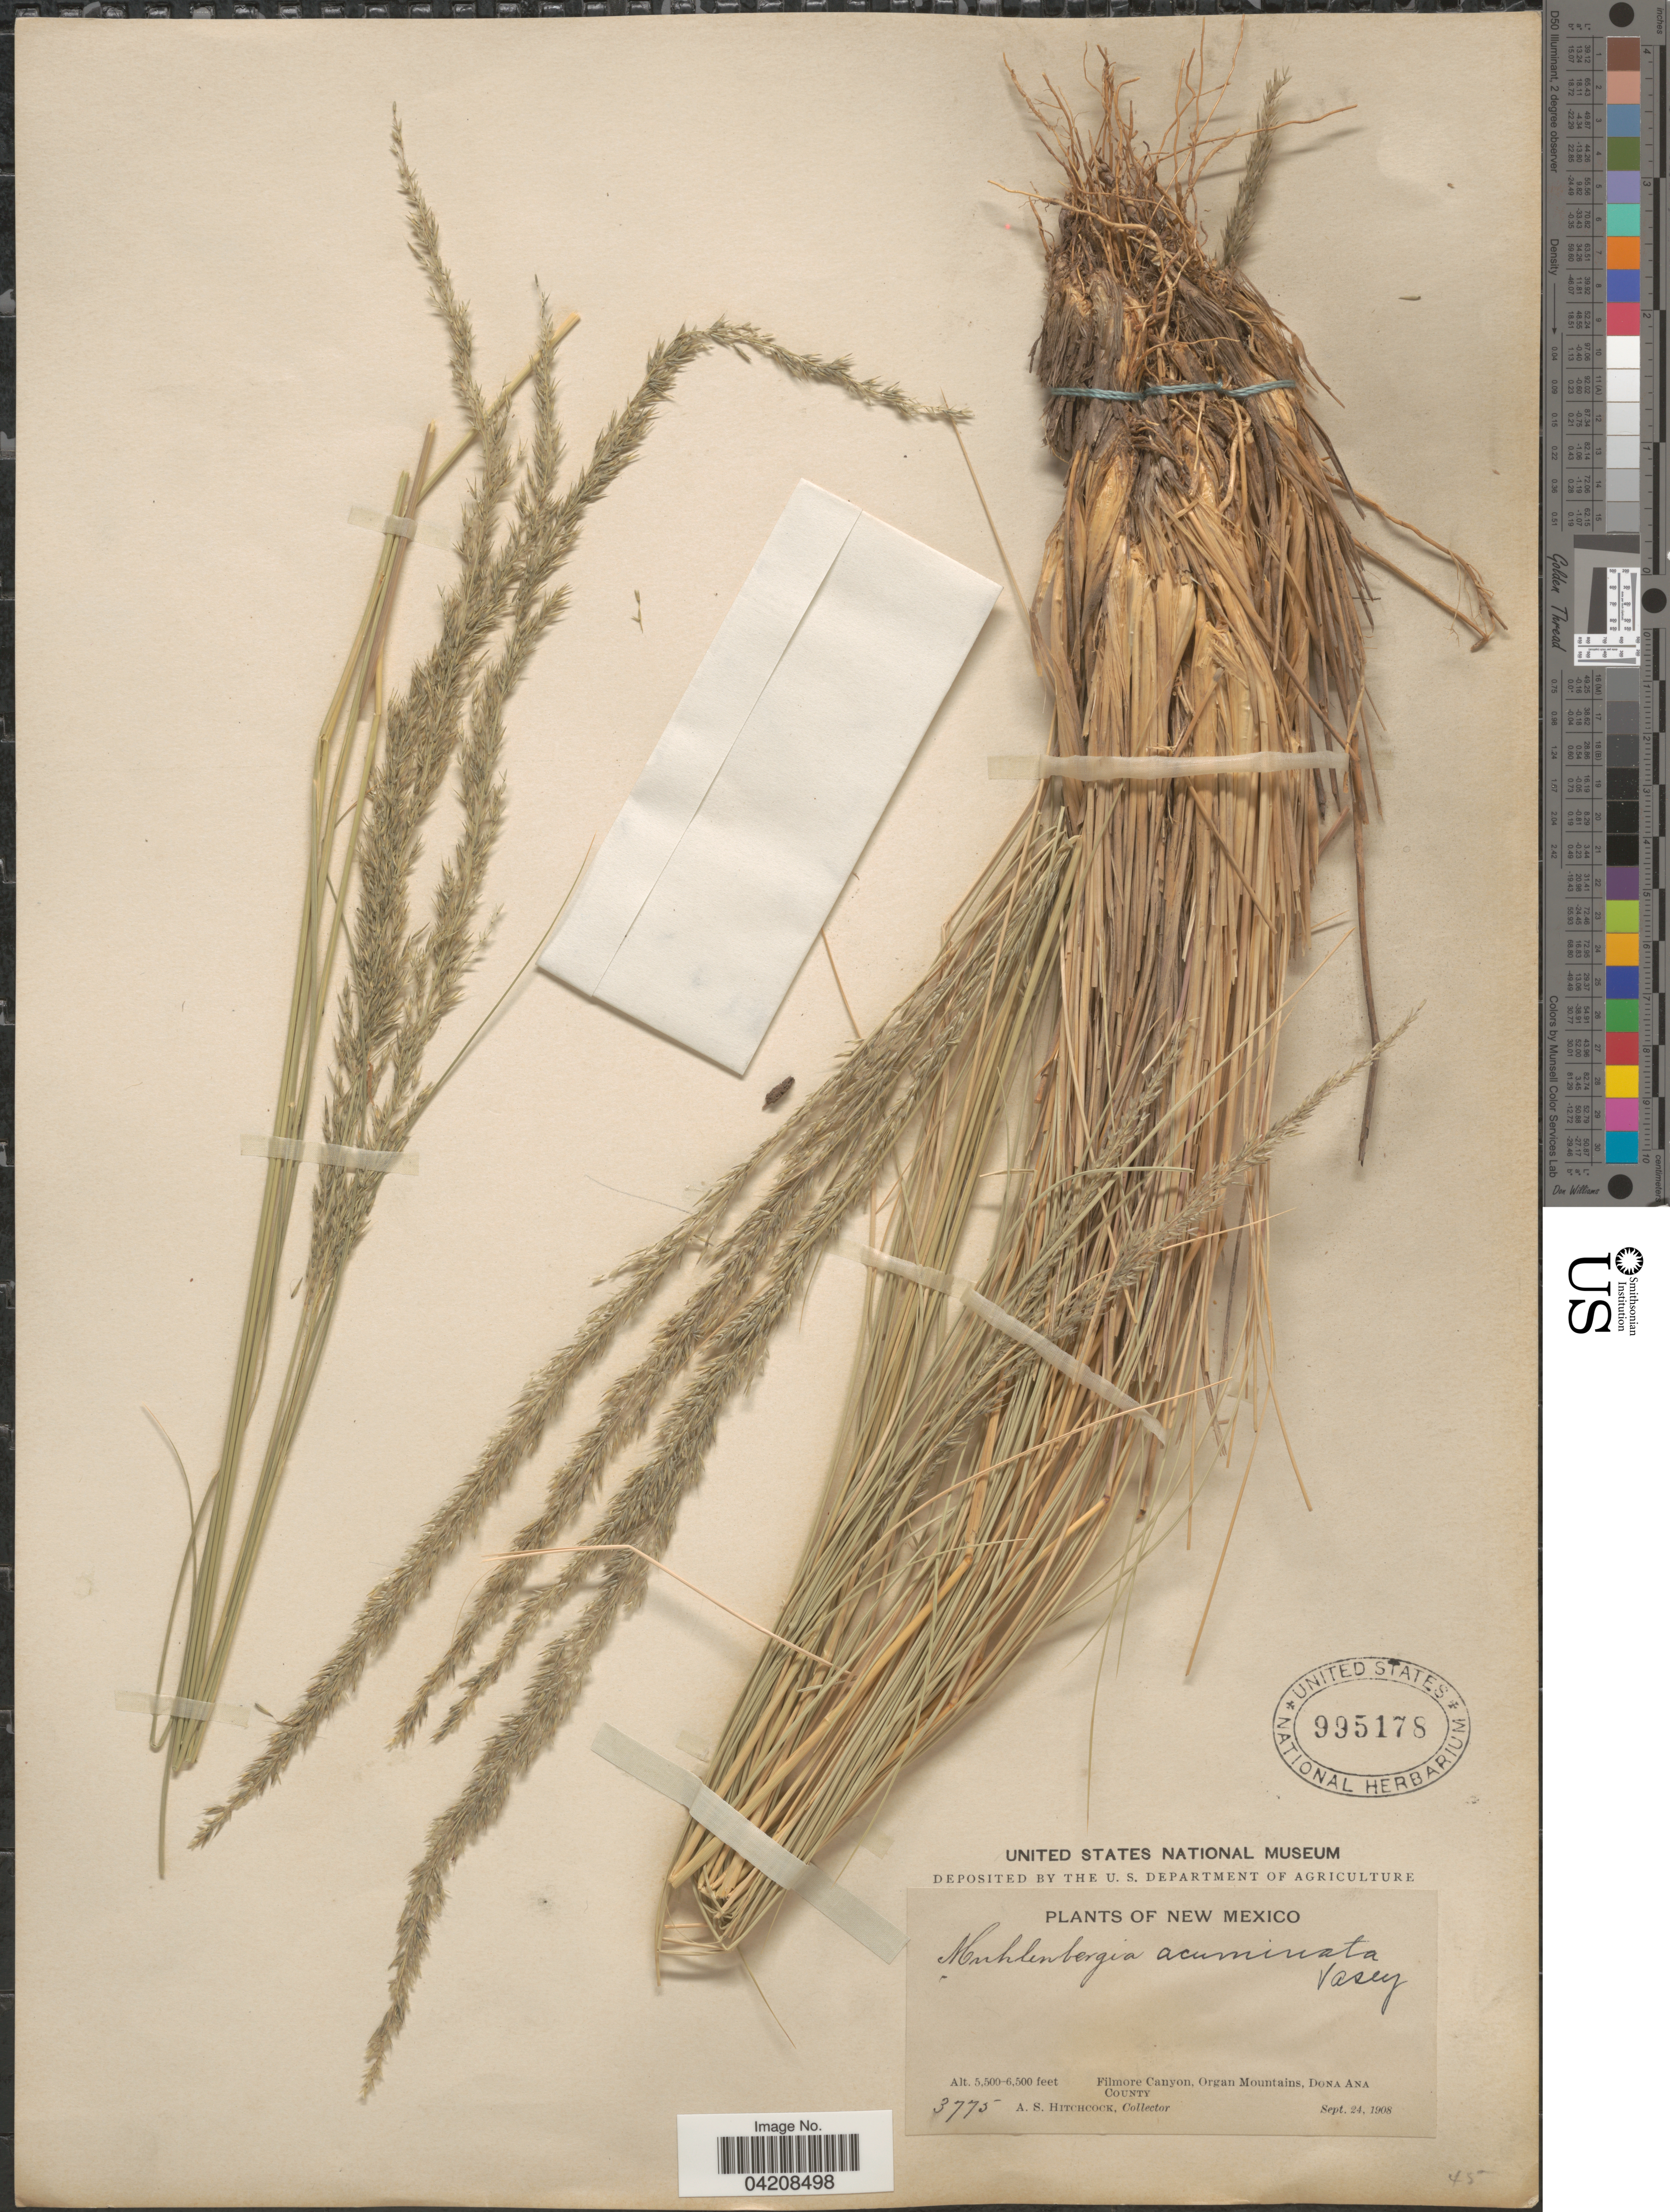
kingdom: Plantae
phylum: Tracheophyta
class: Liliopsida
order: Poales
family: Poaceae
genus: Muhlenbergia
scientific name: Muhlenbergia dubia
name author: E. Fourn.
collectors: A. S. Hitchcock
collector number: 3775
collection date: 1908-09-24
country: United States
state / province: New Mexico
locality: Filmore Canyon, Organ Mountains, Dona Ana County.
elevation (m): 1676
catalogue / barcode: US 995178